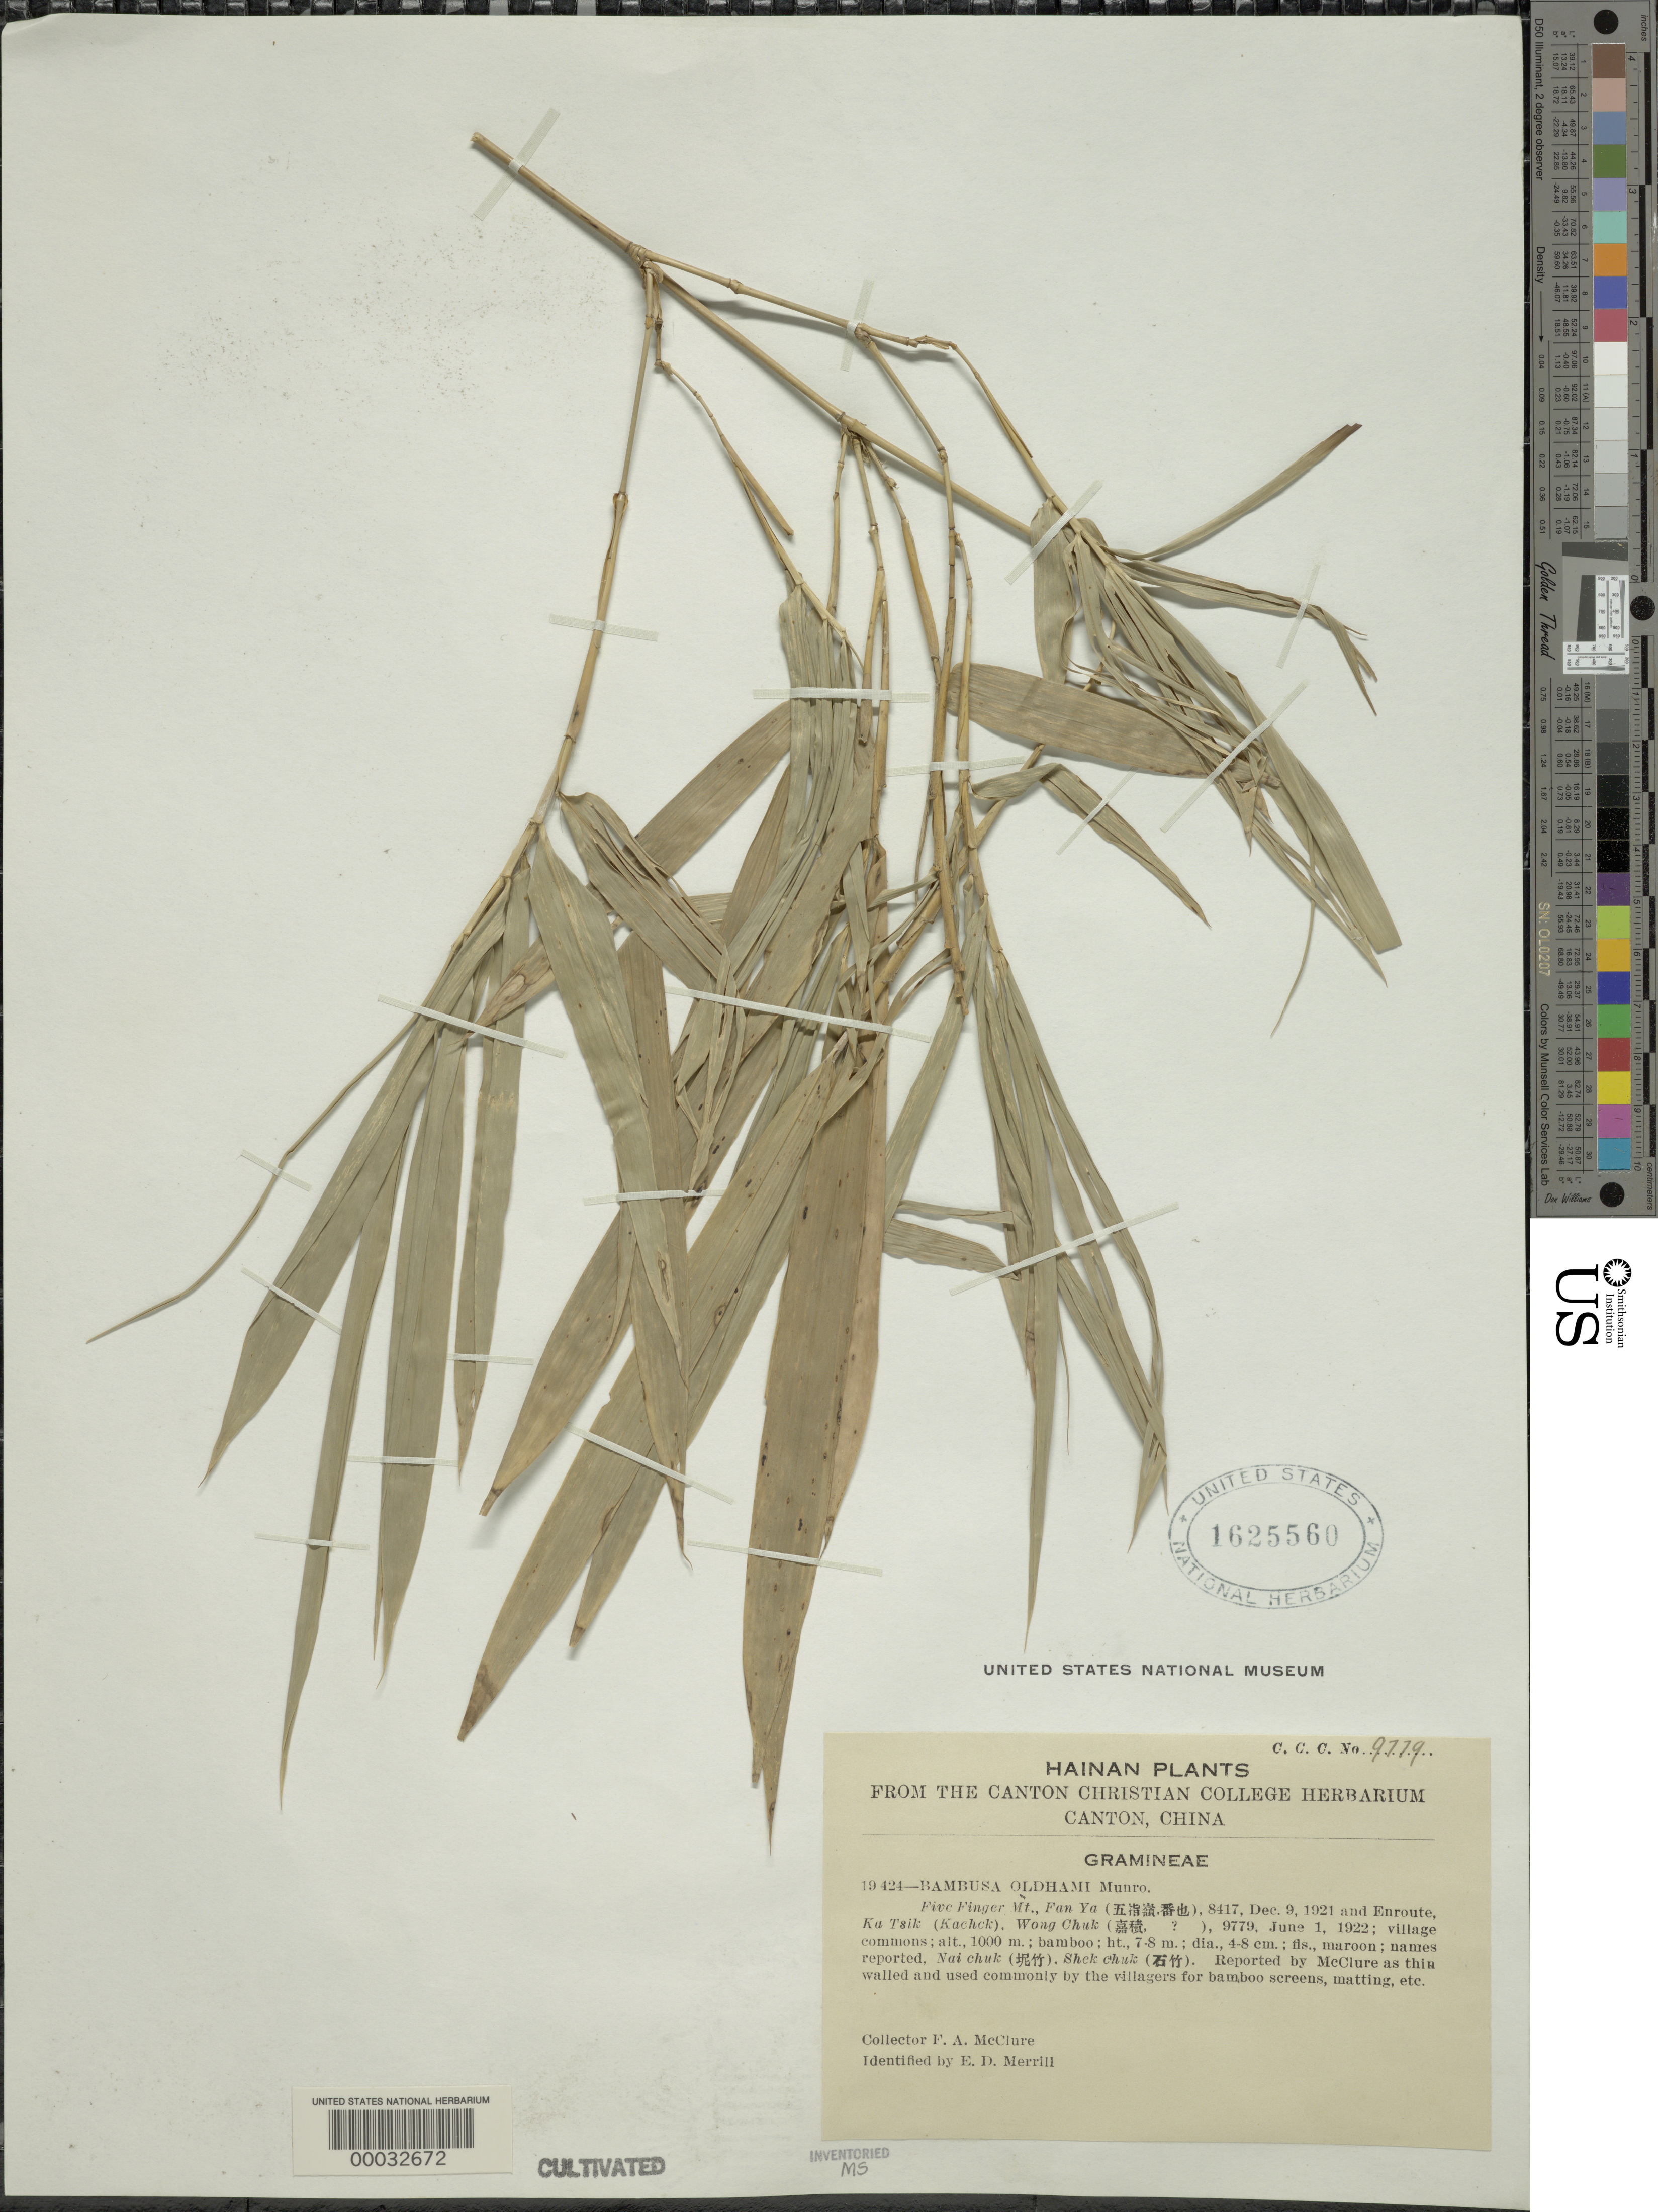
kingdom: Plantae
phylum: Tracheophyta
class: Liliopsida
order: Poales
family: Poaceae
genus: Bambusa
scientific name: Bambusa oldhamii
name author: Munro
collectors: F. A. McClure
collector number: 9779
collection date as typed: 01 Jun 1922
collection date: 1922-06-01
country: China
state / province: Guangdong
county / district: Guangzhou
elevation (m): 1000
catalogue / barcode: US 1625560